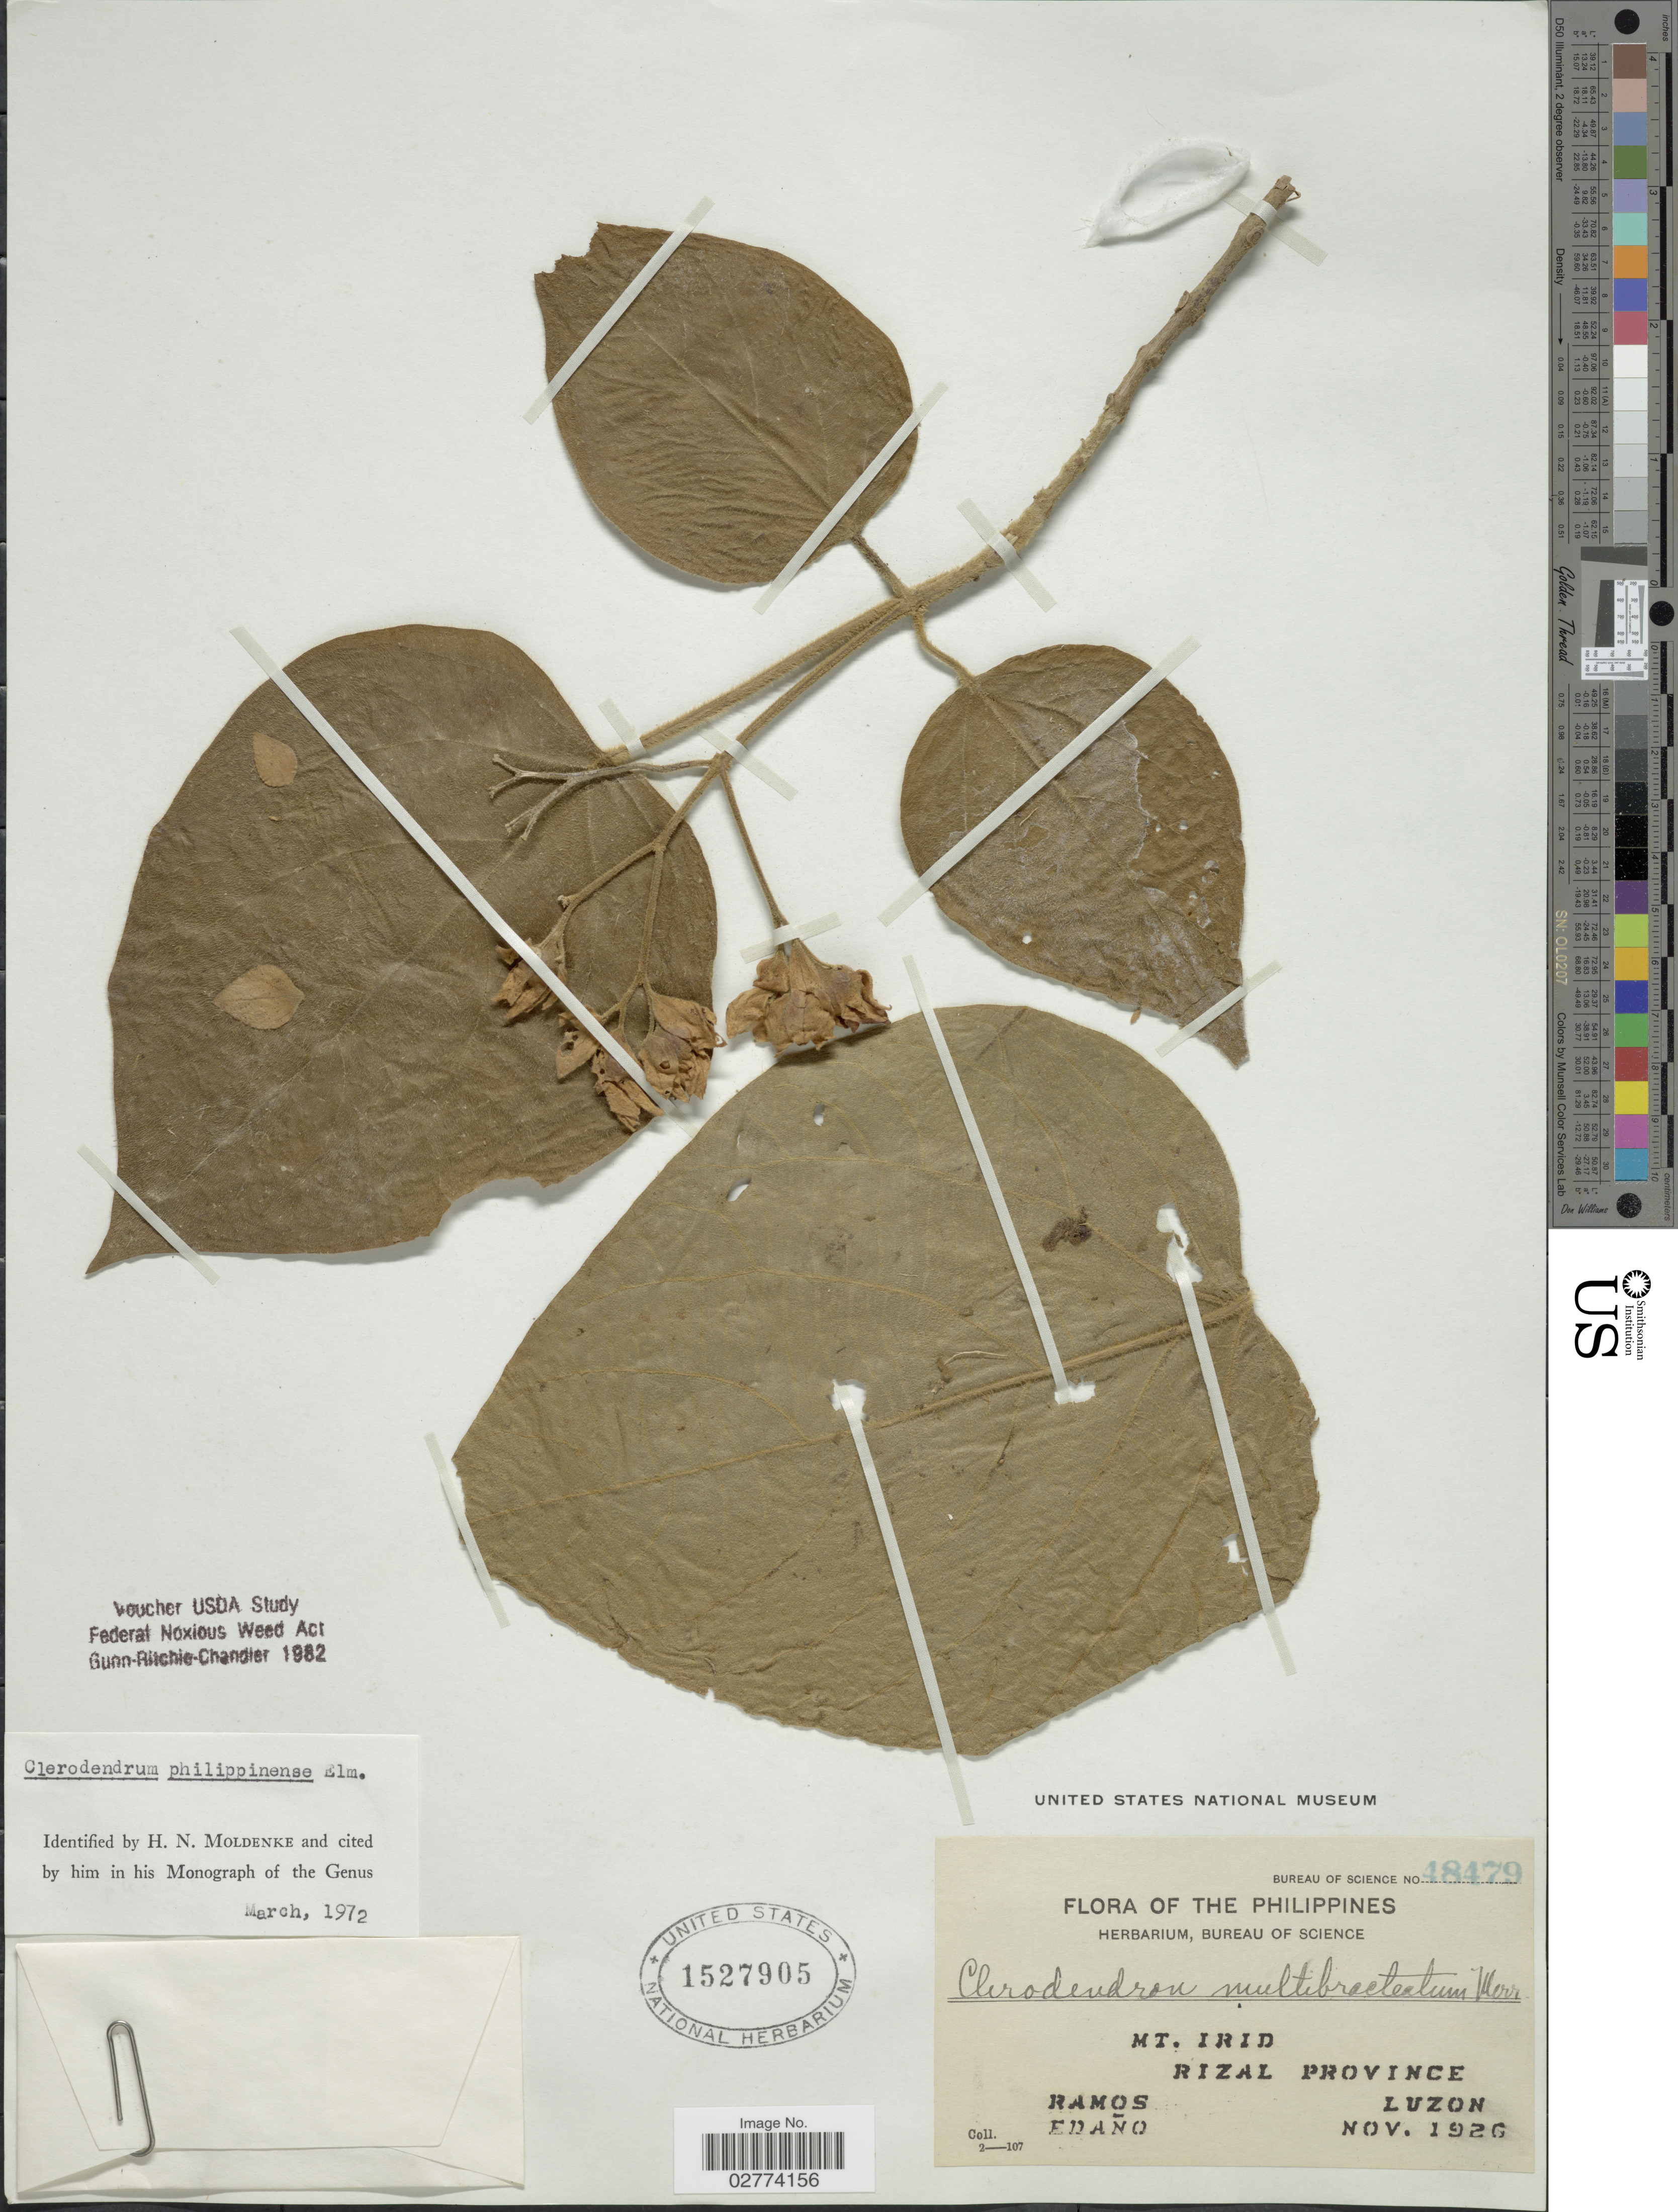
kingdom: Plantae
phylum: Tracheophyta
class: Magnoliopsida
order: Lamiales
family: Lamiaceae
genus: Clerodendrum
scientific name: Clerodendrum philippinense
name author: Elmer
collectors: -. Ramos & -. Edano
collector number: Bureau of Science 48479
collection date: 1926-11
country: Philippines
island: Luzon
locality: Mt. Irid, Rizal Province, Luzon.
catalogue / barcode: US 1527905